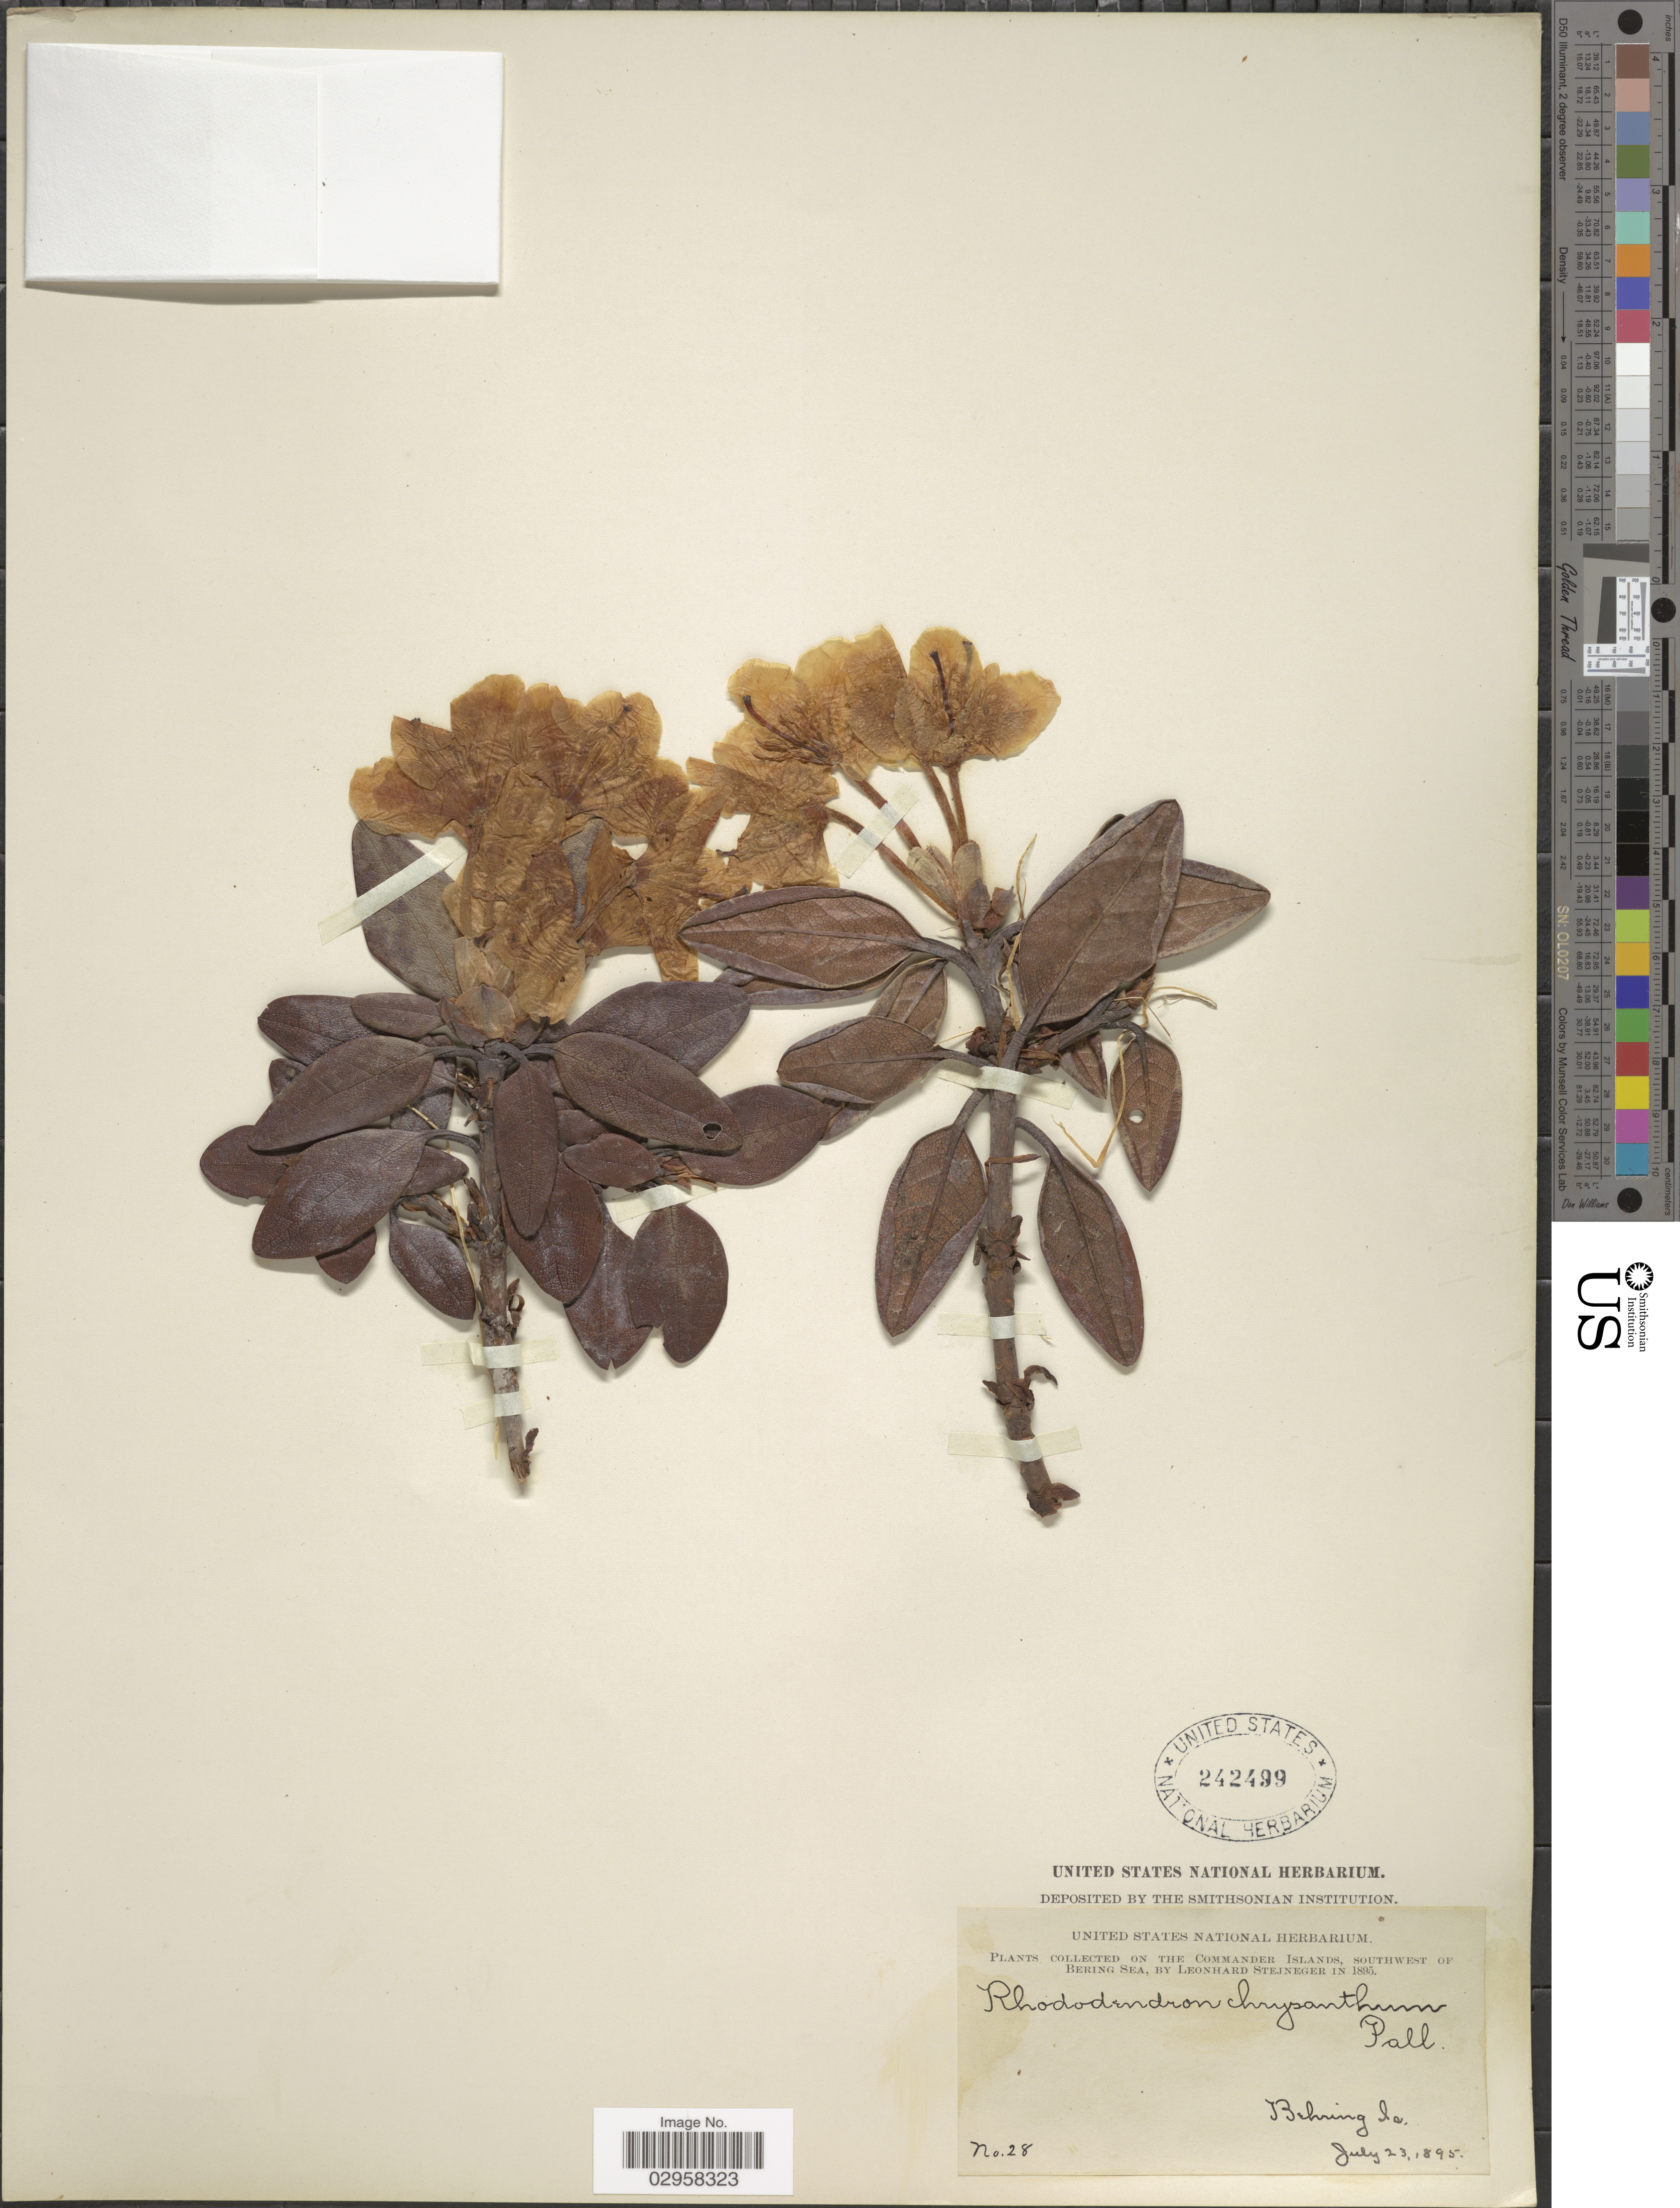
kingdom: Plantae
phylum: Tracheophyta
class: Magnoliopsida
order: Ericales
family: Ericaceae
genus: Rhododendron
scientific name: Rhododendron chrysanthum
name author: Pall.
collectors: L. Stejneger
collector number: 28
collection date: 1895-07-23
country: Russian Federation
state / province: Kamchatka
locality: The Commander Islands, Southwest of Bering Sea. Behring Is.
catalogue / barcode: US 242499